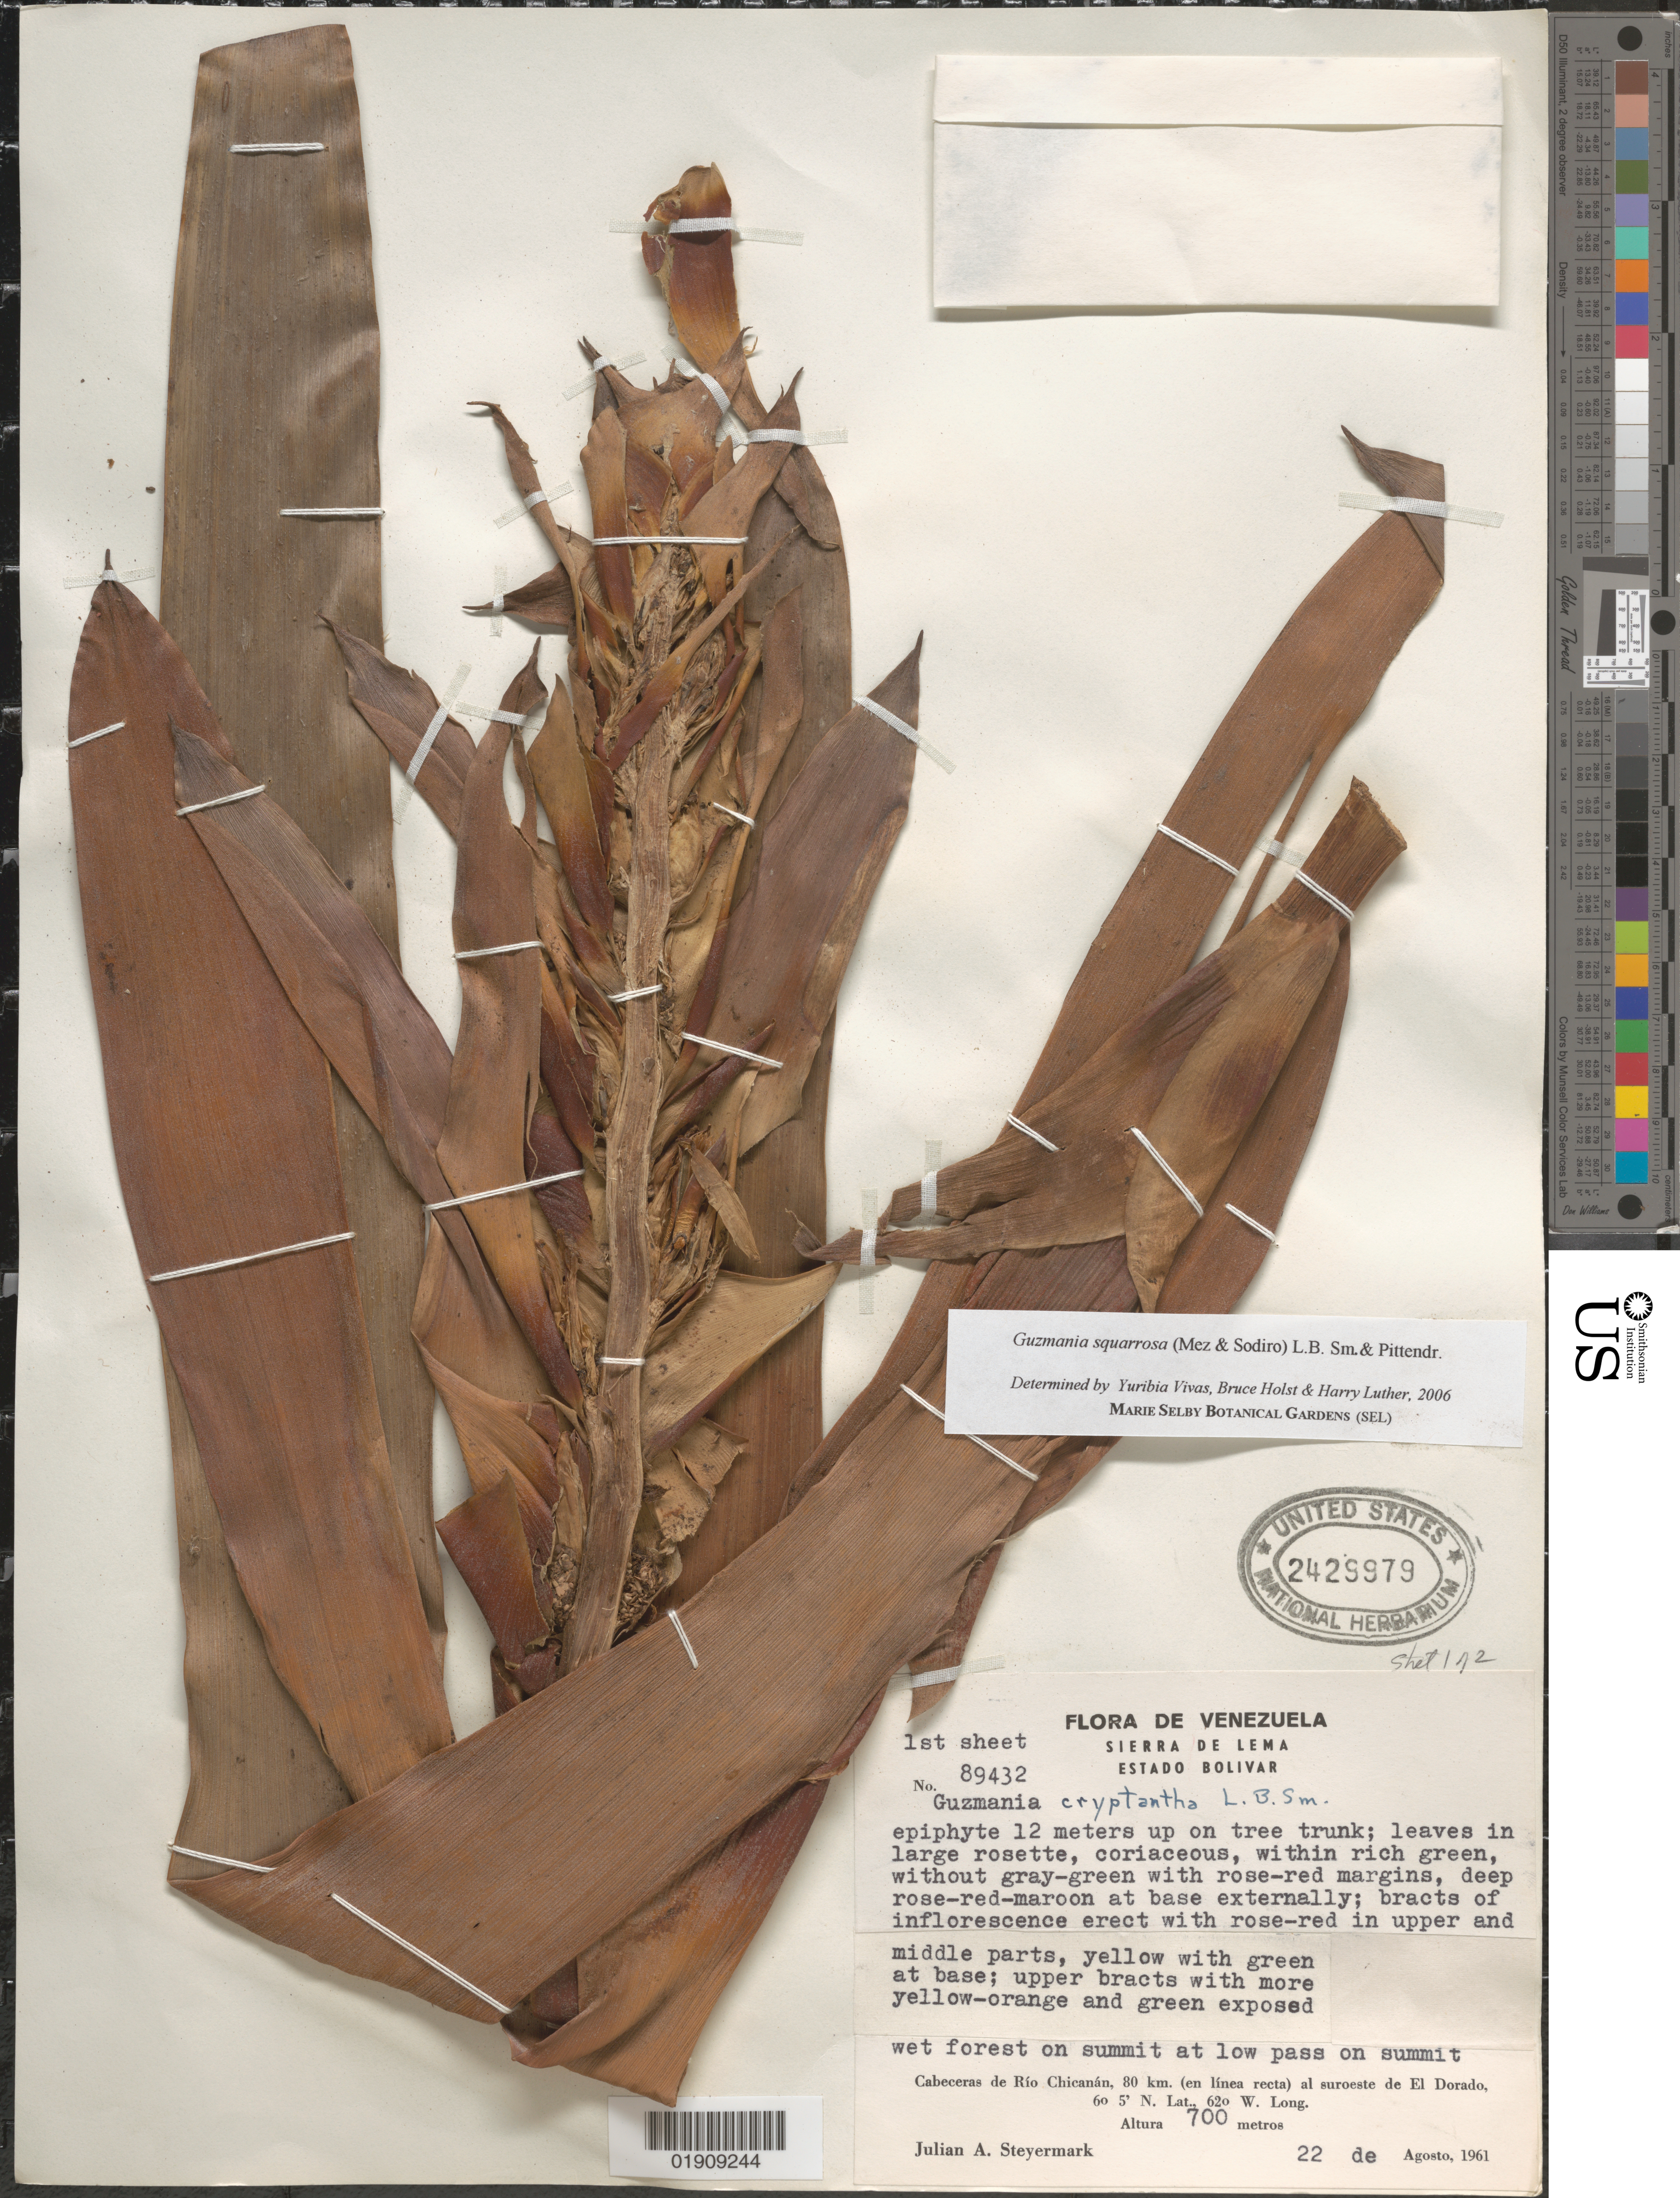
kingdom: Plantae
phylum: Tracheophyta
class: Liliopsida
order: Poales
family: Bromeliaceae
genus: Guzmania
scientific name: Guzmania squarrosa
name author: (Mez & Sodiro) L.B. Sm. & Pittendr.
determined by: Vivas, Yuribia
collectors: J. Steyermark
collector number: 89432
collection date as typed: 22 Aug 1961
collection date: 1961-08-22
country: Venezuela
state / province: Bolívar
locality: Sierra de Lema, cabeceras de Río Chicanán, 80 km (en línea recta) al suroeste de El Dorado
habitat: Wet forest on summit at low pass on summit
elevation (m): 700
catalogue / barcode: US 2429979